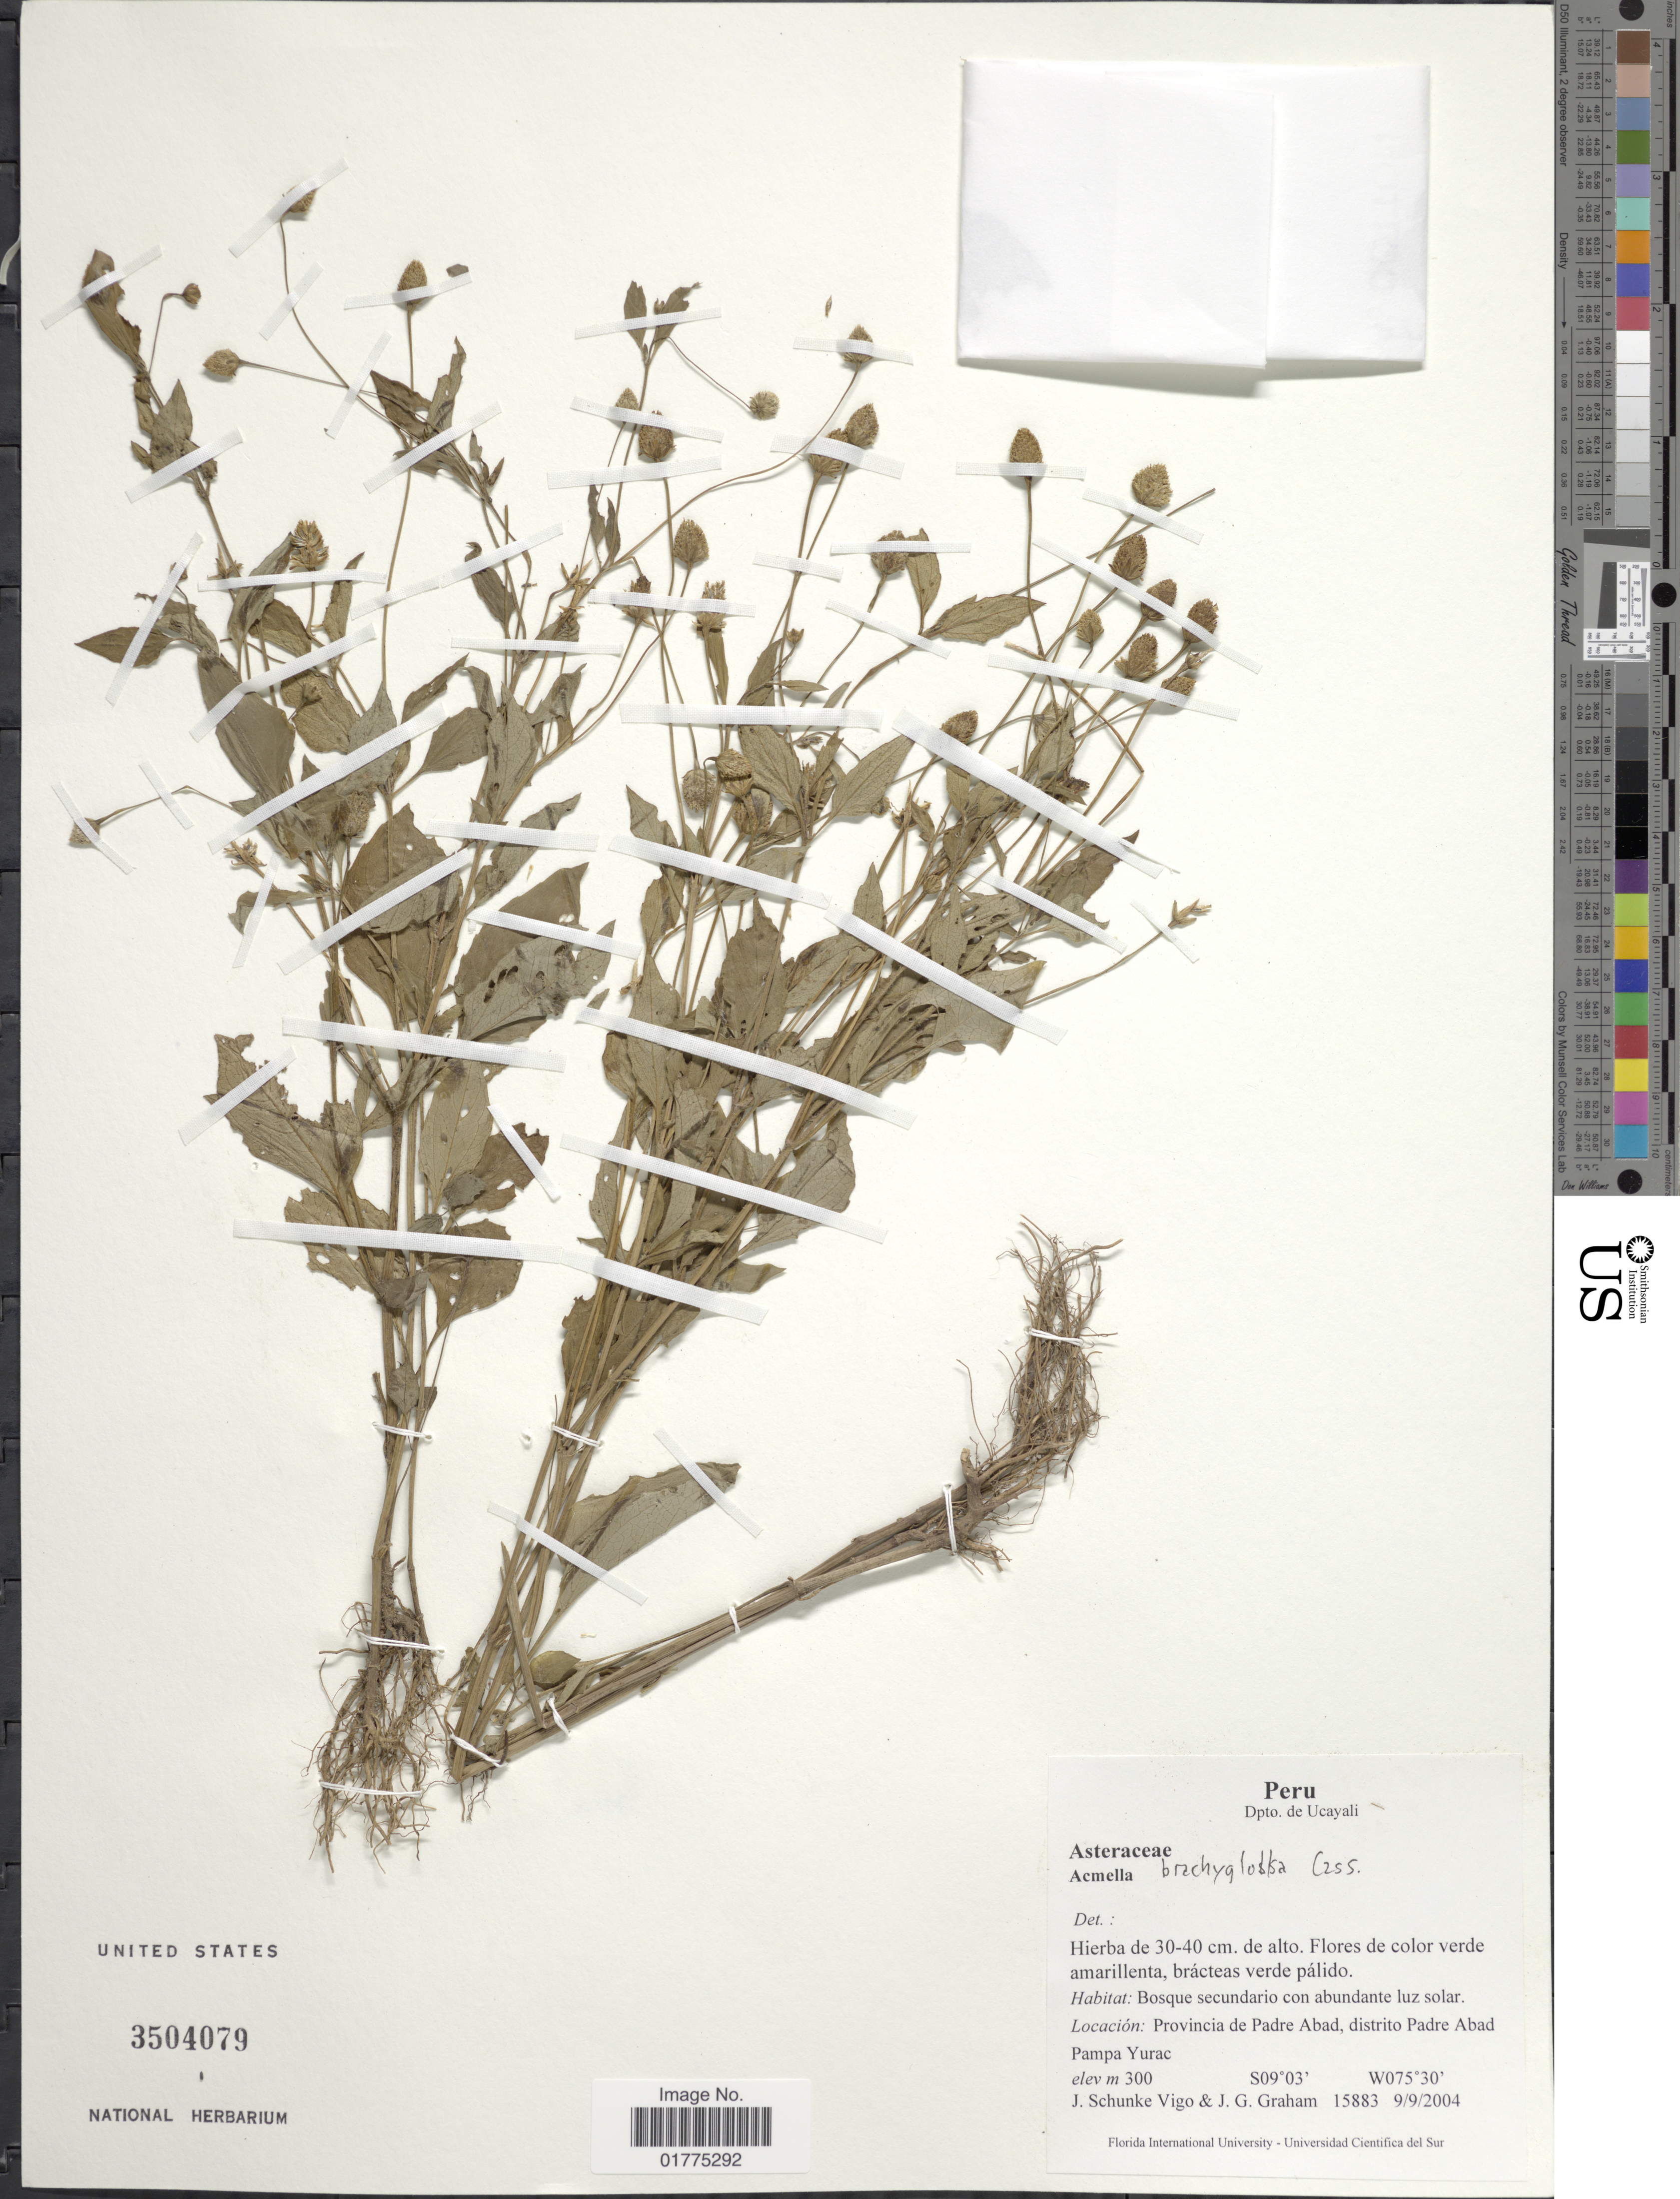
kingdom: Plantae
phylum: Tracheophyta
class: Magnoliopsida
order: Asterales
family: Asteraceae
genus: Acmella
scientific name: Acmella brachyglossa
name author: Cass.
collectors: J. Schunke Vigo & J. Graham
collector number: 15883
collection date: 2004-09-09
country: Peru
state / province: Ucayali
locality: Dpto. de Ucayali, Provincia de Padre Abad, distrito Padre Abad Pampa Yurac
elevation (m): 300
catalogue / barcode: US 3504079